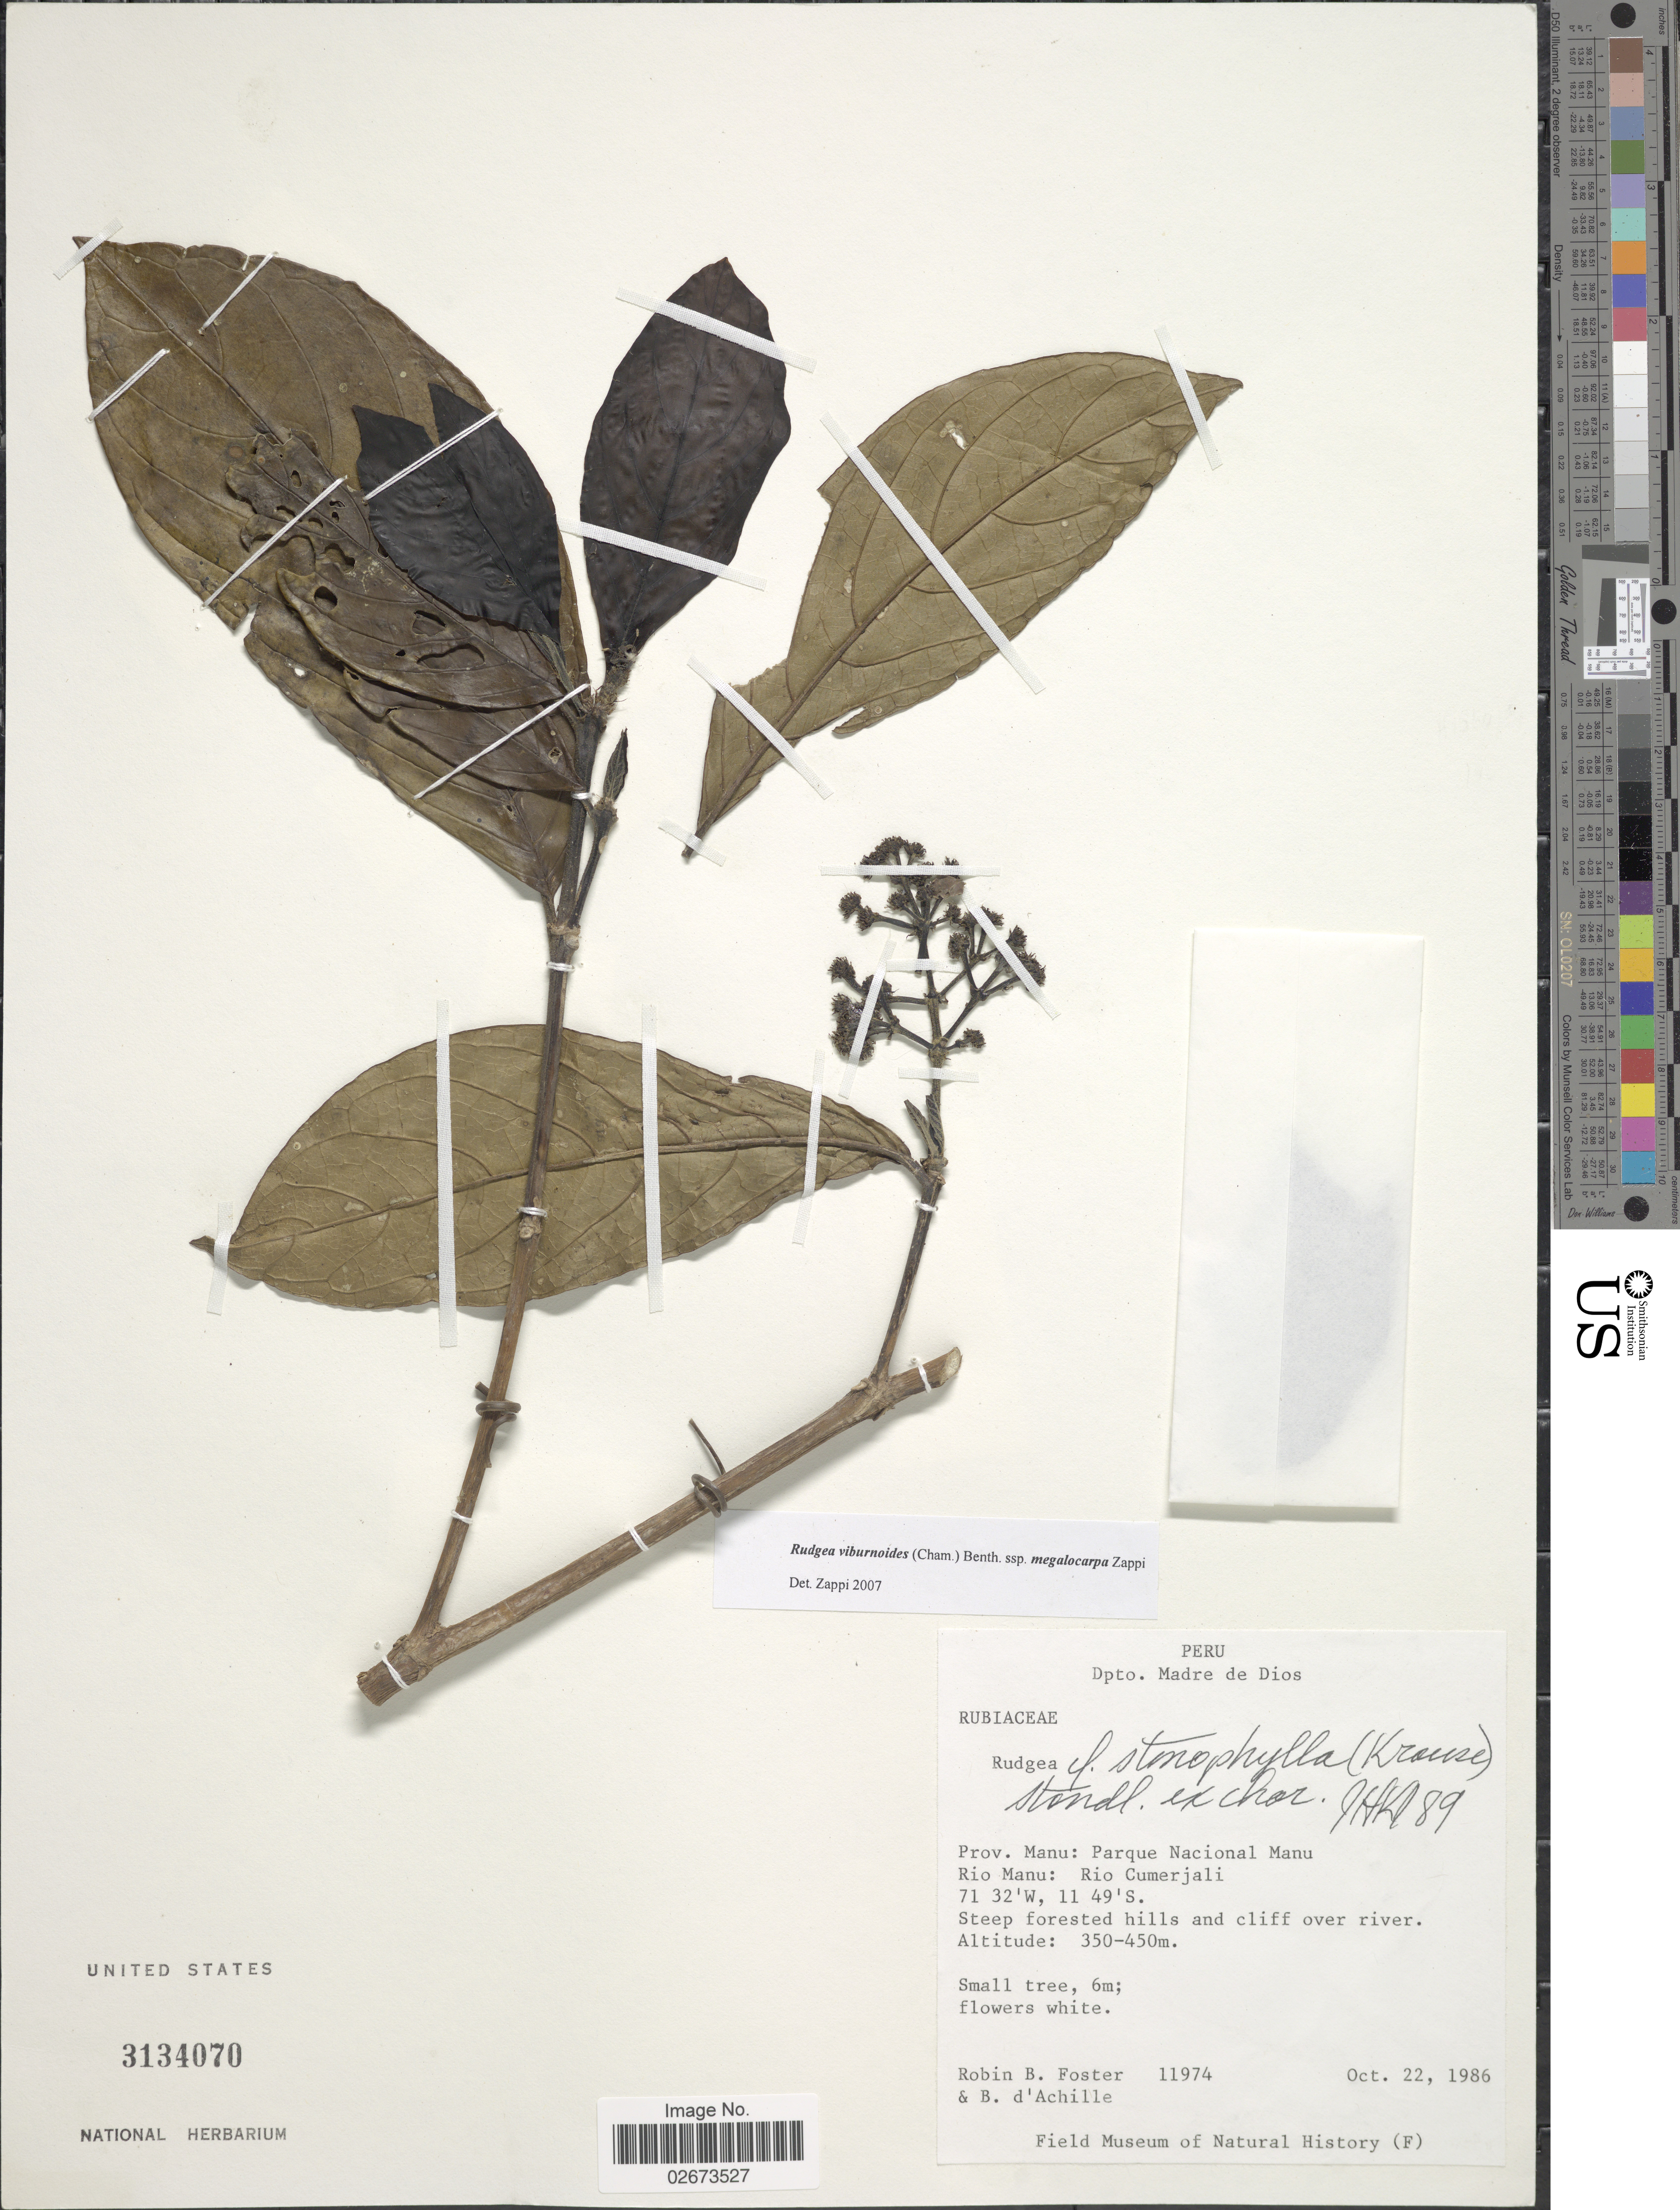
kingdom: Plantae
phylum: Tracheophyta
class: Magnoliopsida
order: Gentianales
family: Rubiaceae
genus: Rudgea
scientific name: Rudgea viburnoides subsp. megalocarpa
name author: Zappi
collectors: R. B. Foster & B. d'Achille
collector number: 11974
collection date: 1986-10-22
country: Peru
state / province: Madre de Dios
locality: Dpt. Madre de Dios, Prov. Manus: Parque Nacional Manu, Rio Manu: Rio Cumerjali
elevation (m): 350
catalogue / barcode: US 3134070